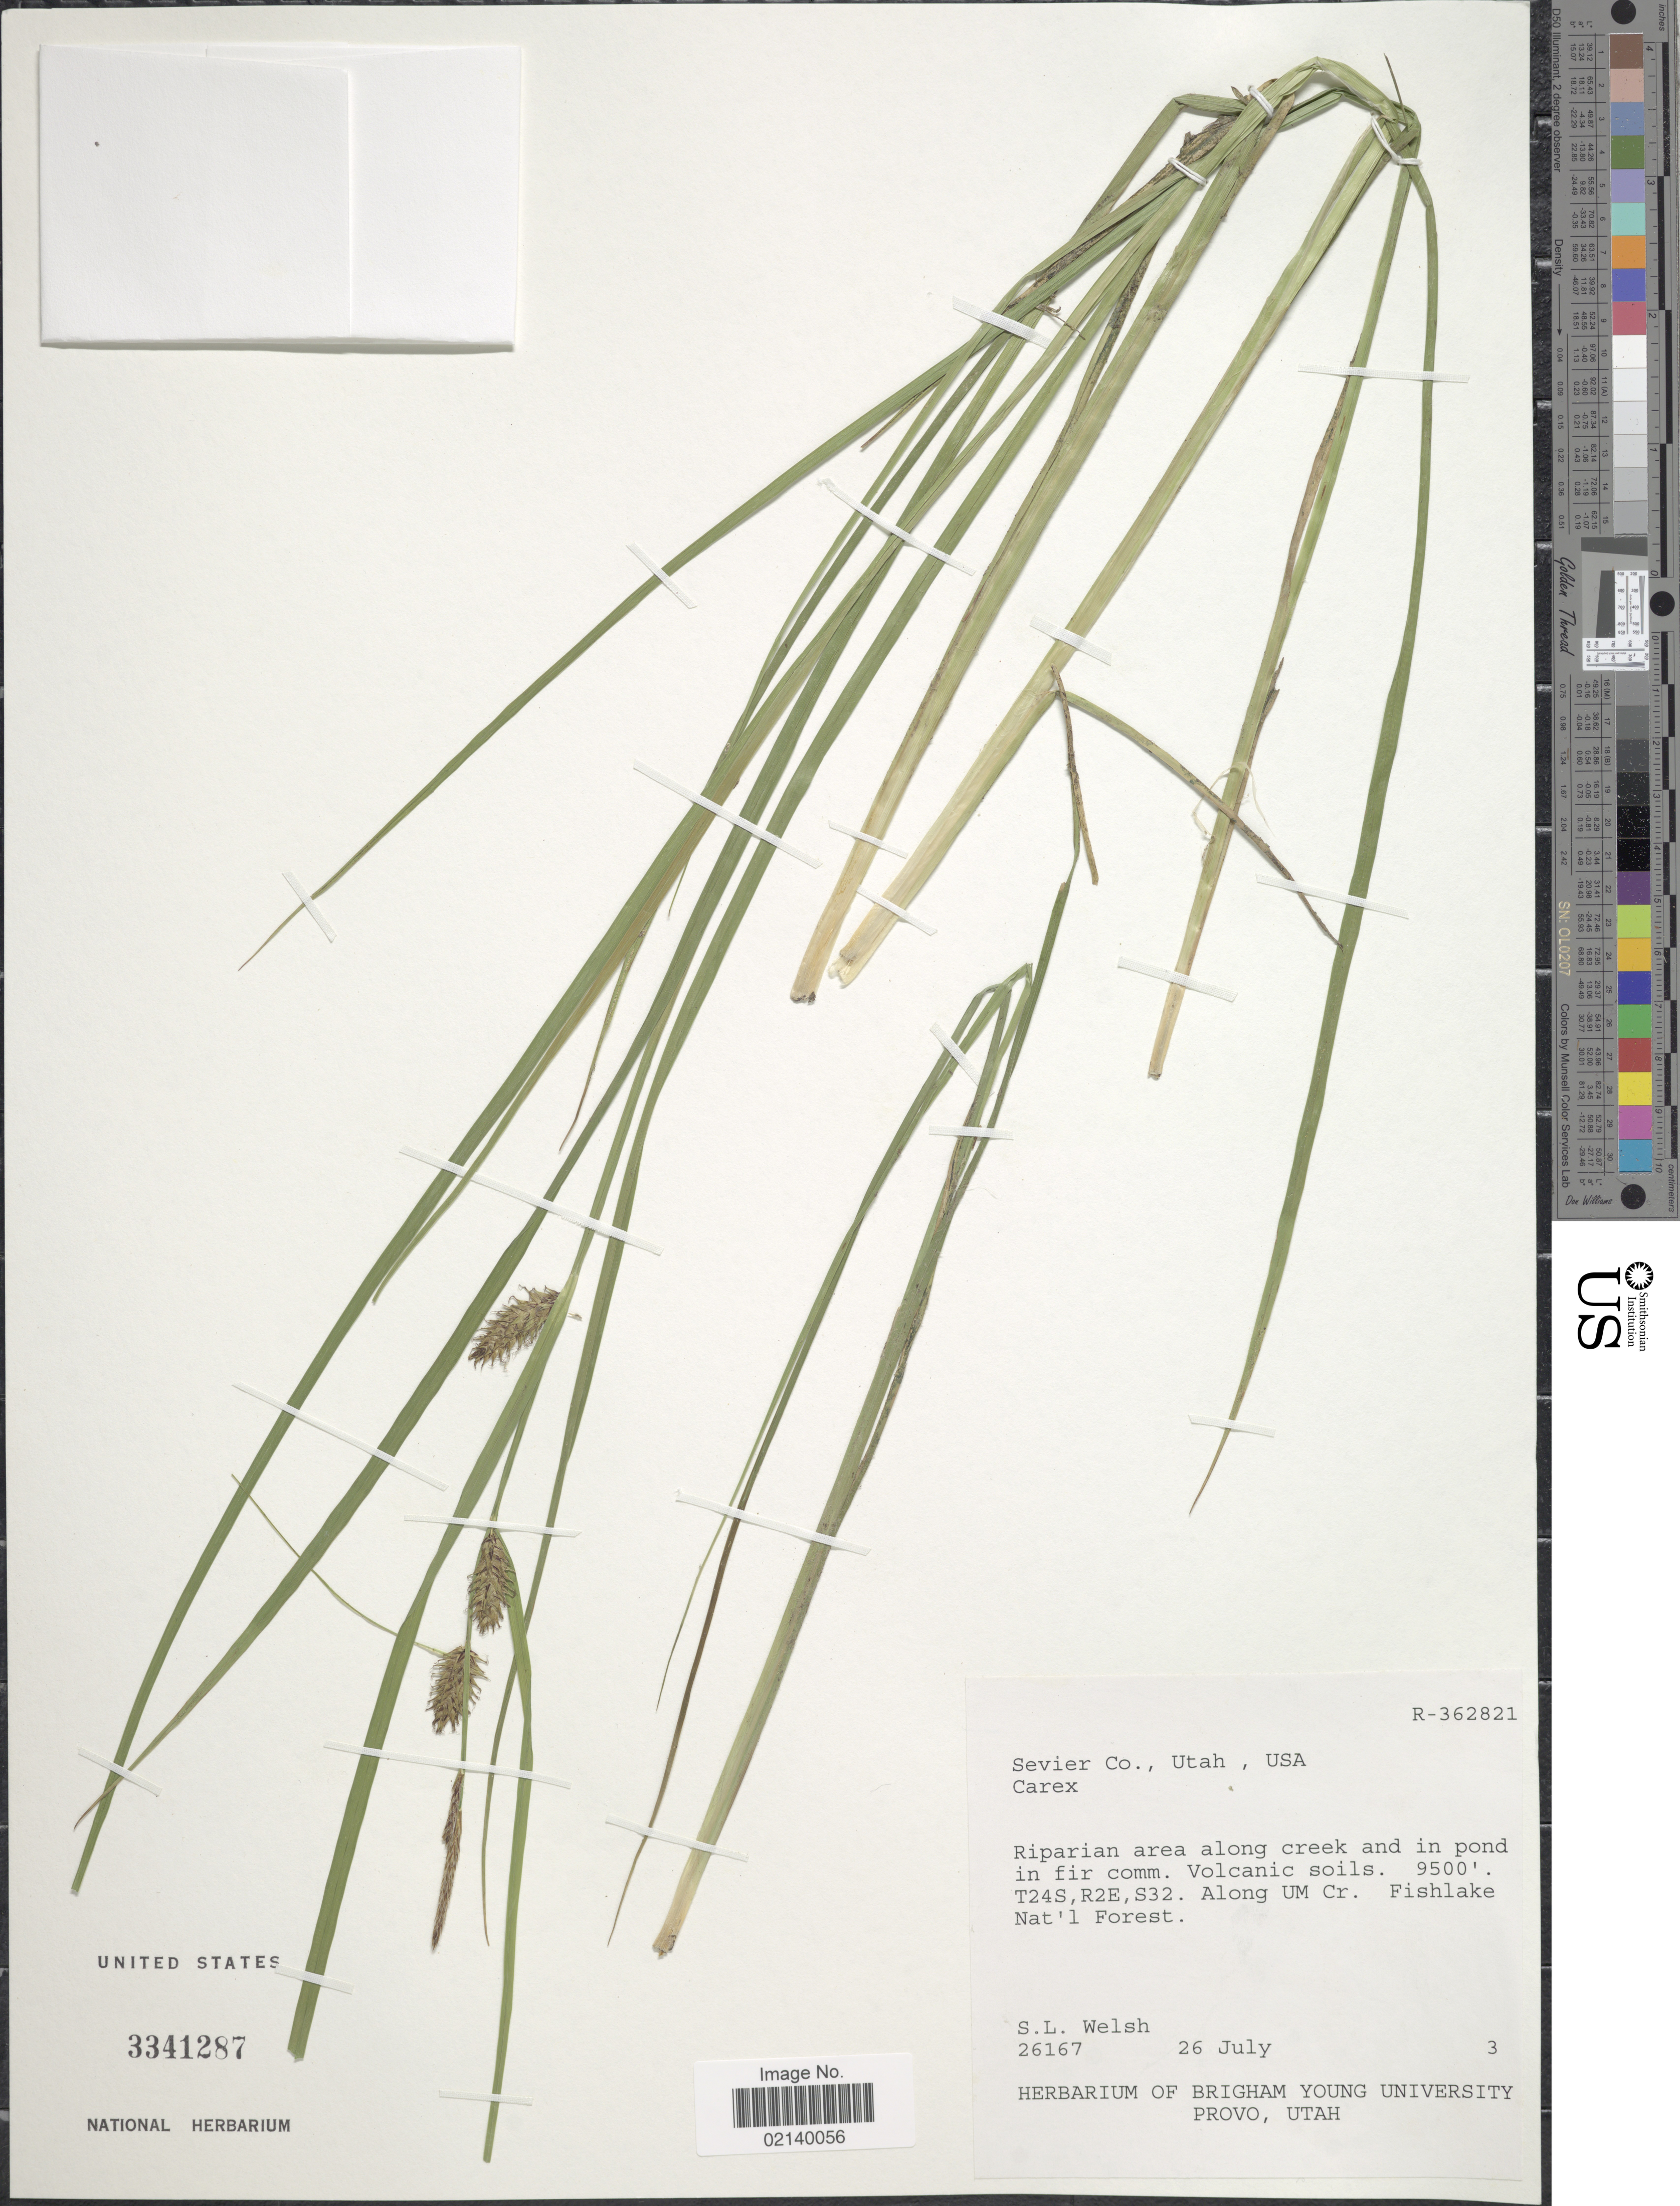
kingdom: Plantae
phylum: Tracheophyta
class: Liliopsida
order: Poales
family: Cyperaceae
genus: Carex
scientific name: Carex vesicaria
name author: L.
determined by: Goodrich, Sherel K.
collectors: S. Welsh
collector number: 26167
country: United States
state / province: Utah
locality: Sevier Co., Riparian area long creek and in pond, Volcanic soils, T24S, R2E, S32, along UM Cr., Fishlake Nat'l Forest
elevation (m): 2896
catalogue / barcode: US 3341287